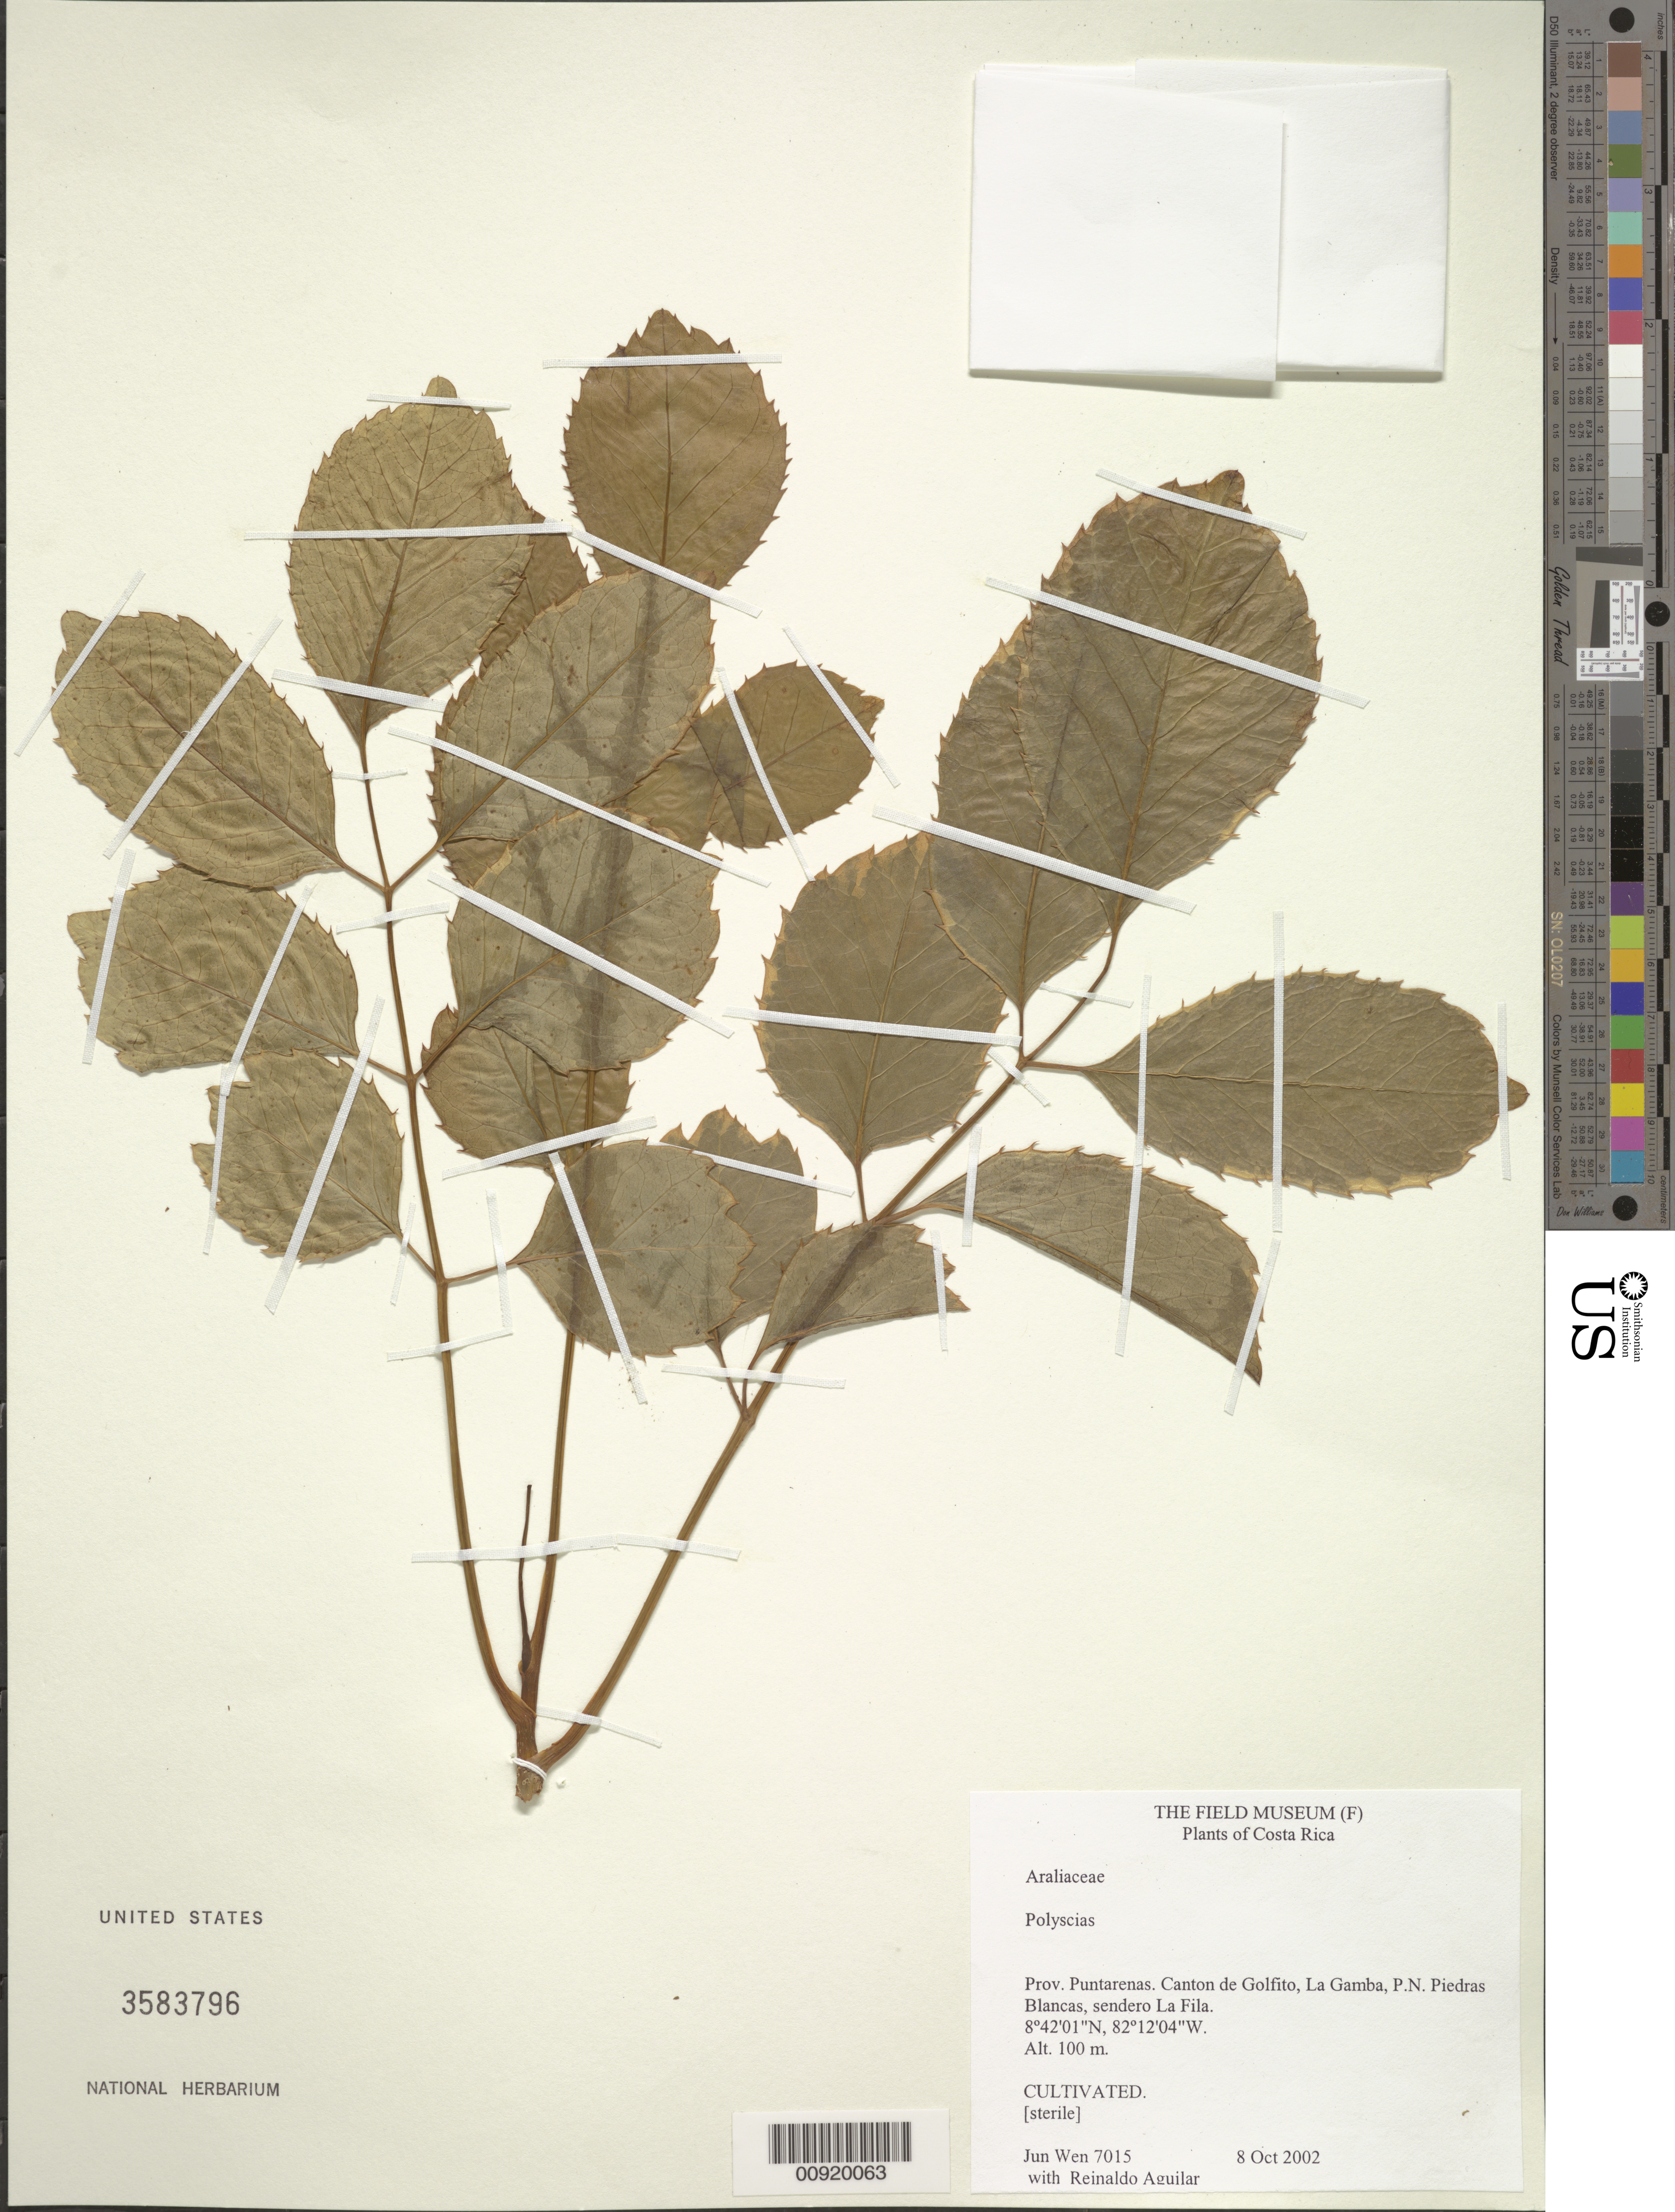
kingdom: Plantae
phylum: Tracheophyta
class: Magnoliopsida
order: Apiales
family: Araliaceae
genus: Polyscias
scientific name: Polyscias sp.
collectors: J. Wen & R. Aguilar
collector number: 7015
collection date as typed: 24 Sep 2002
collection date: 2002-10-08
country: Costa Rica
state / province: Puntarenas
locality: Canton de Golfito, La Gamba, P.N. Piedras Blancas, sendero La Fila.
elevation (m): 100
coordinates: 8 42 01 N, 82 12 04 W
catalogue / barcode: US 3583796